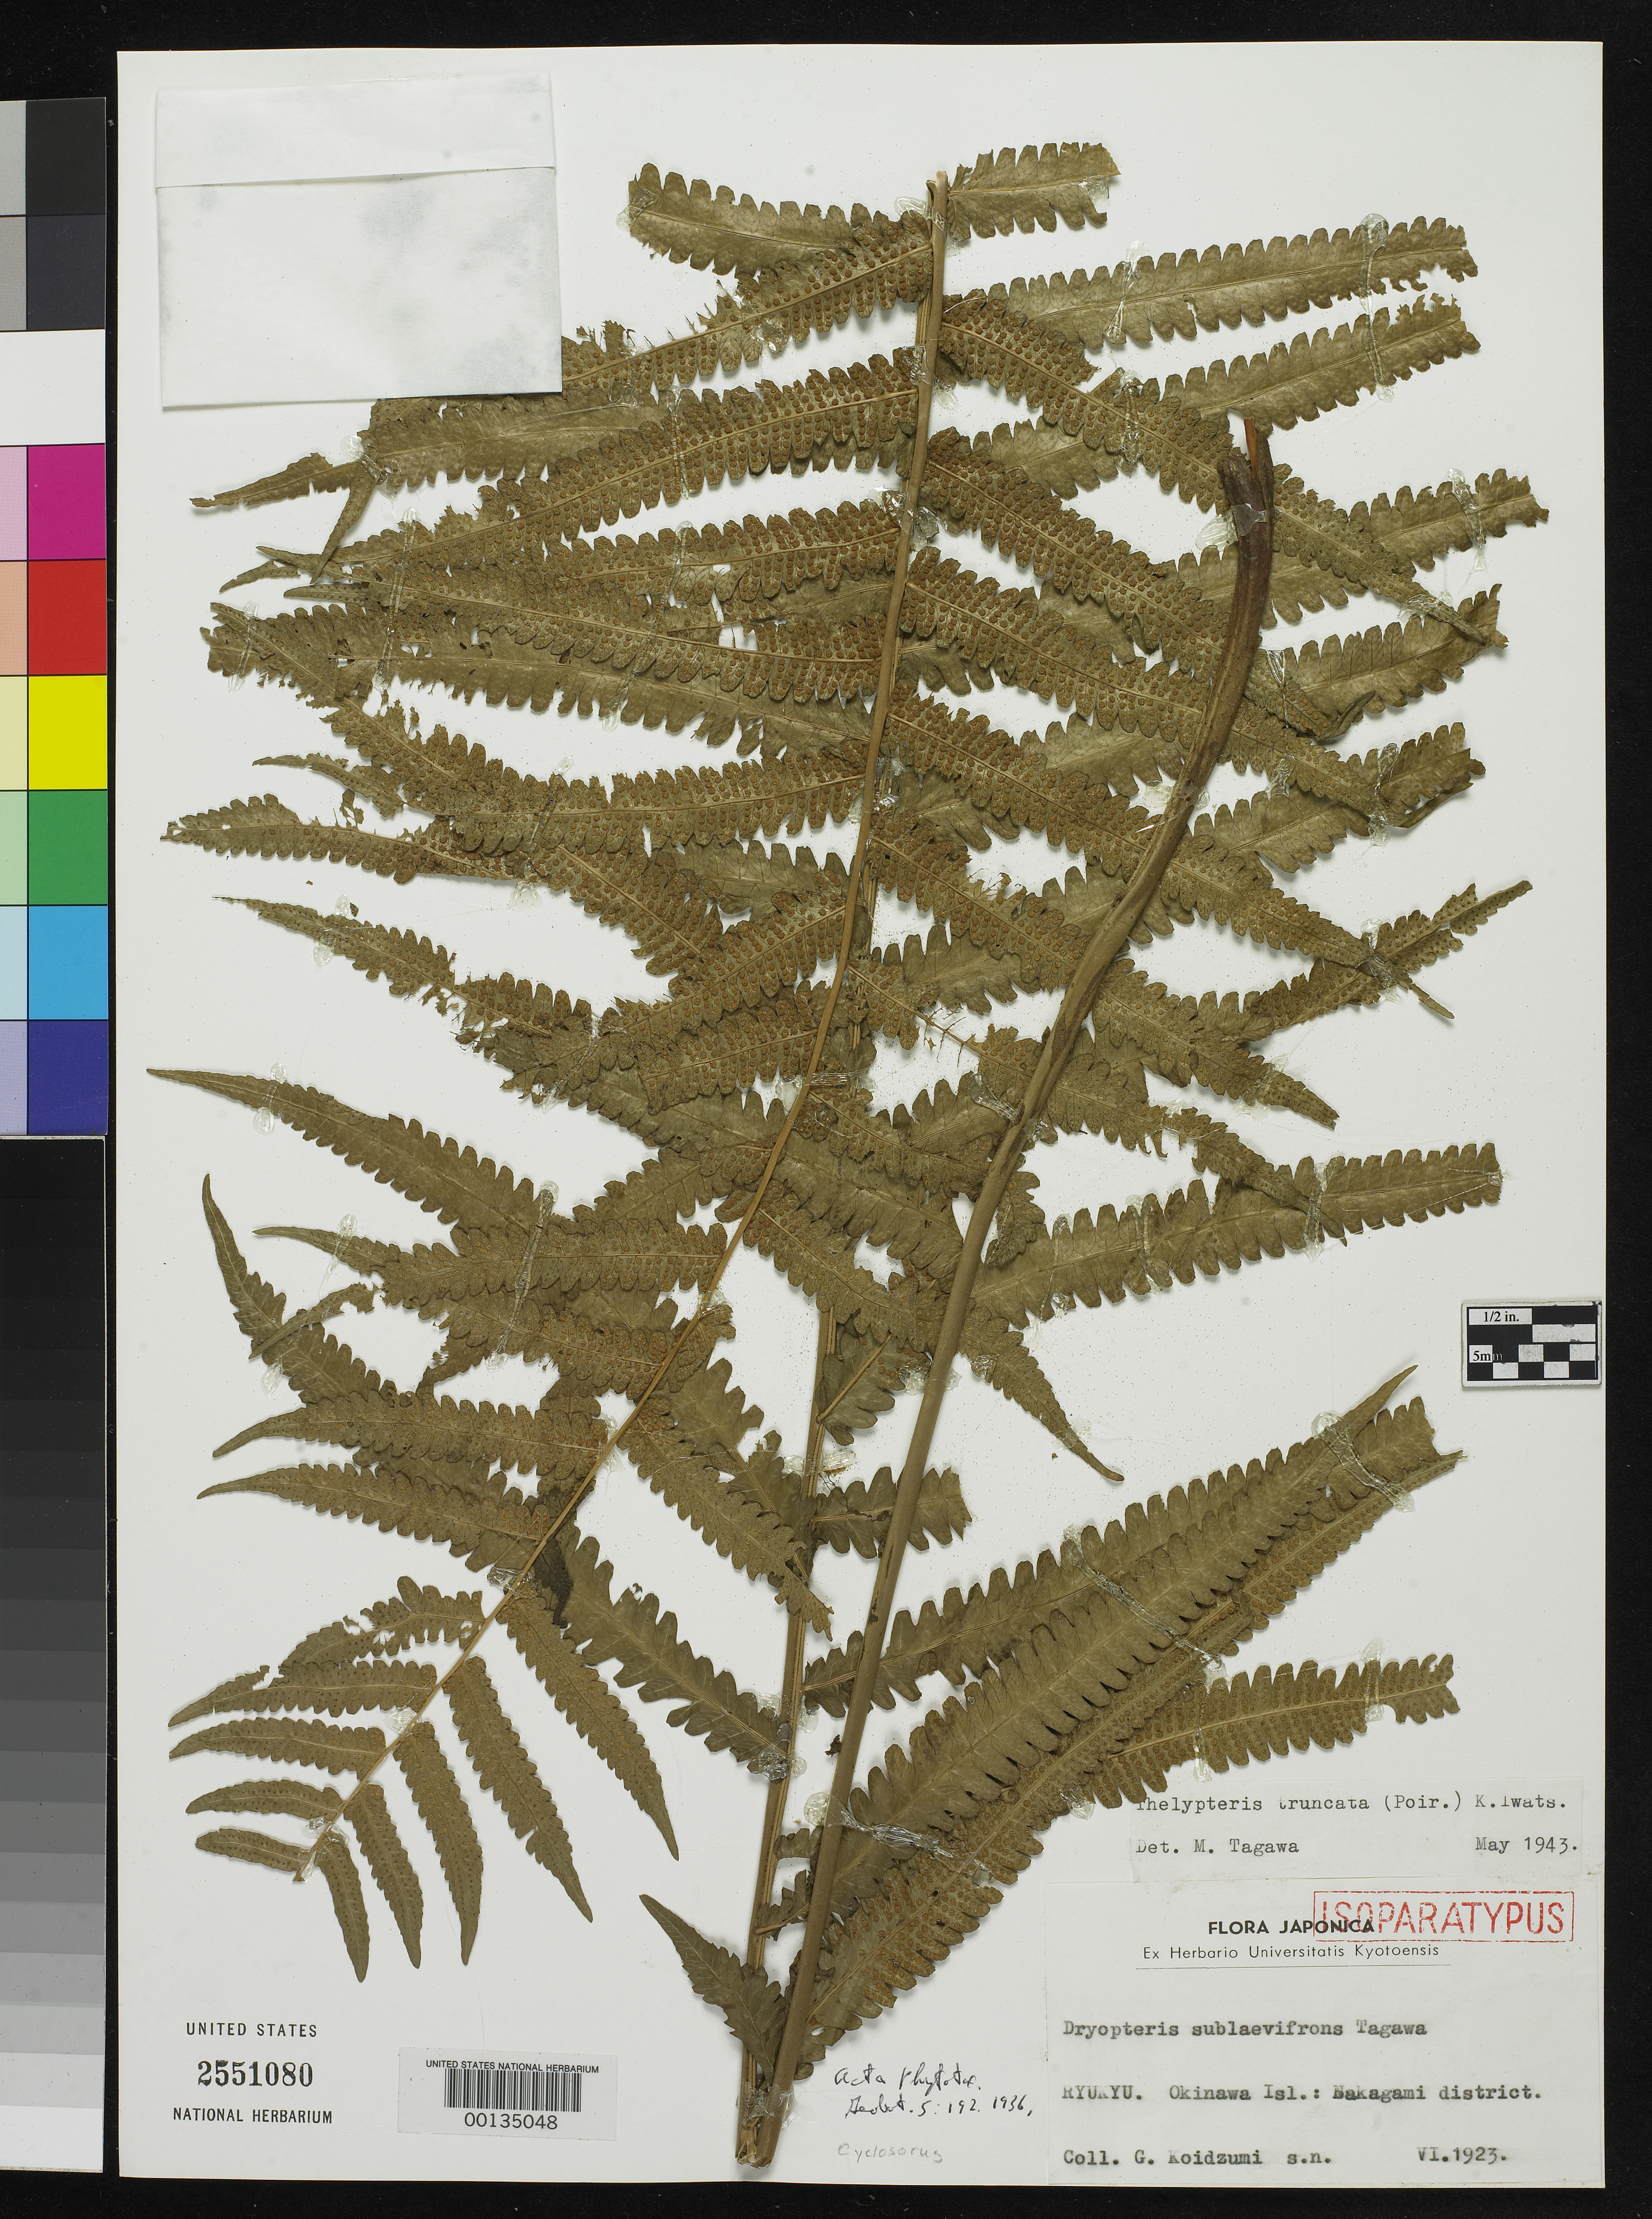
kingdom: Plantae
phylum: Tracheophyta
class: Polypodiopsida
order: Polypodiales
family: Dryopteridaceae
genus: Dryopteris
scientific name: Dryopteris sublaevifrons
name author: Tagawa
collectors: G. Koidzumi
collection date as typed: Jun 1923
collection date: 1923-06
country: Japan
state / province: Okinawa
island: Ryukyu Is.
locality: Nakagami Dist.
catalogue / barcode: US 2551080